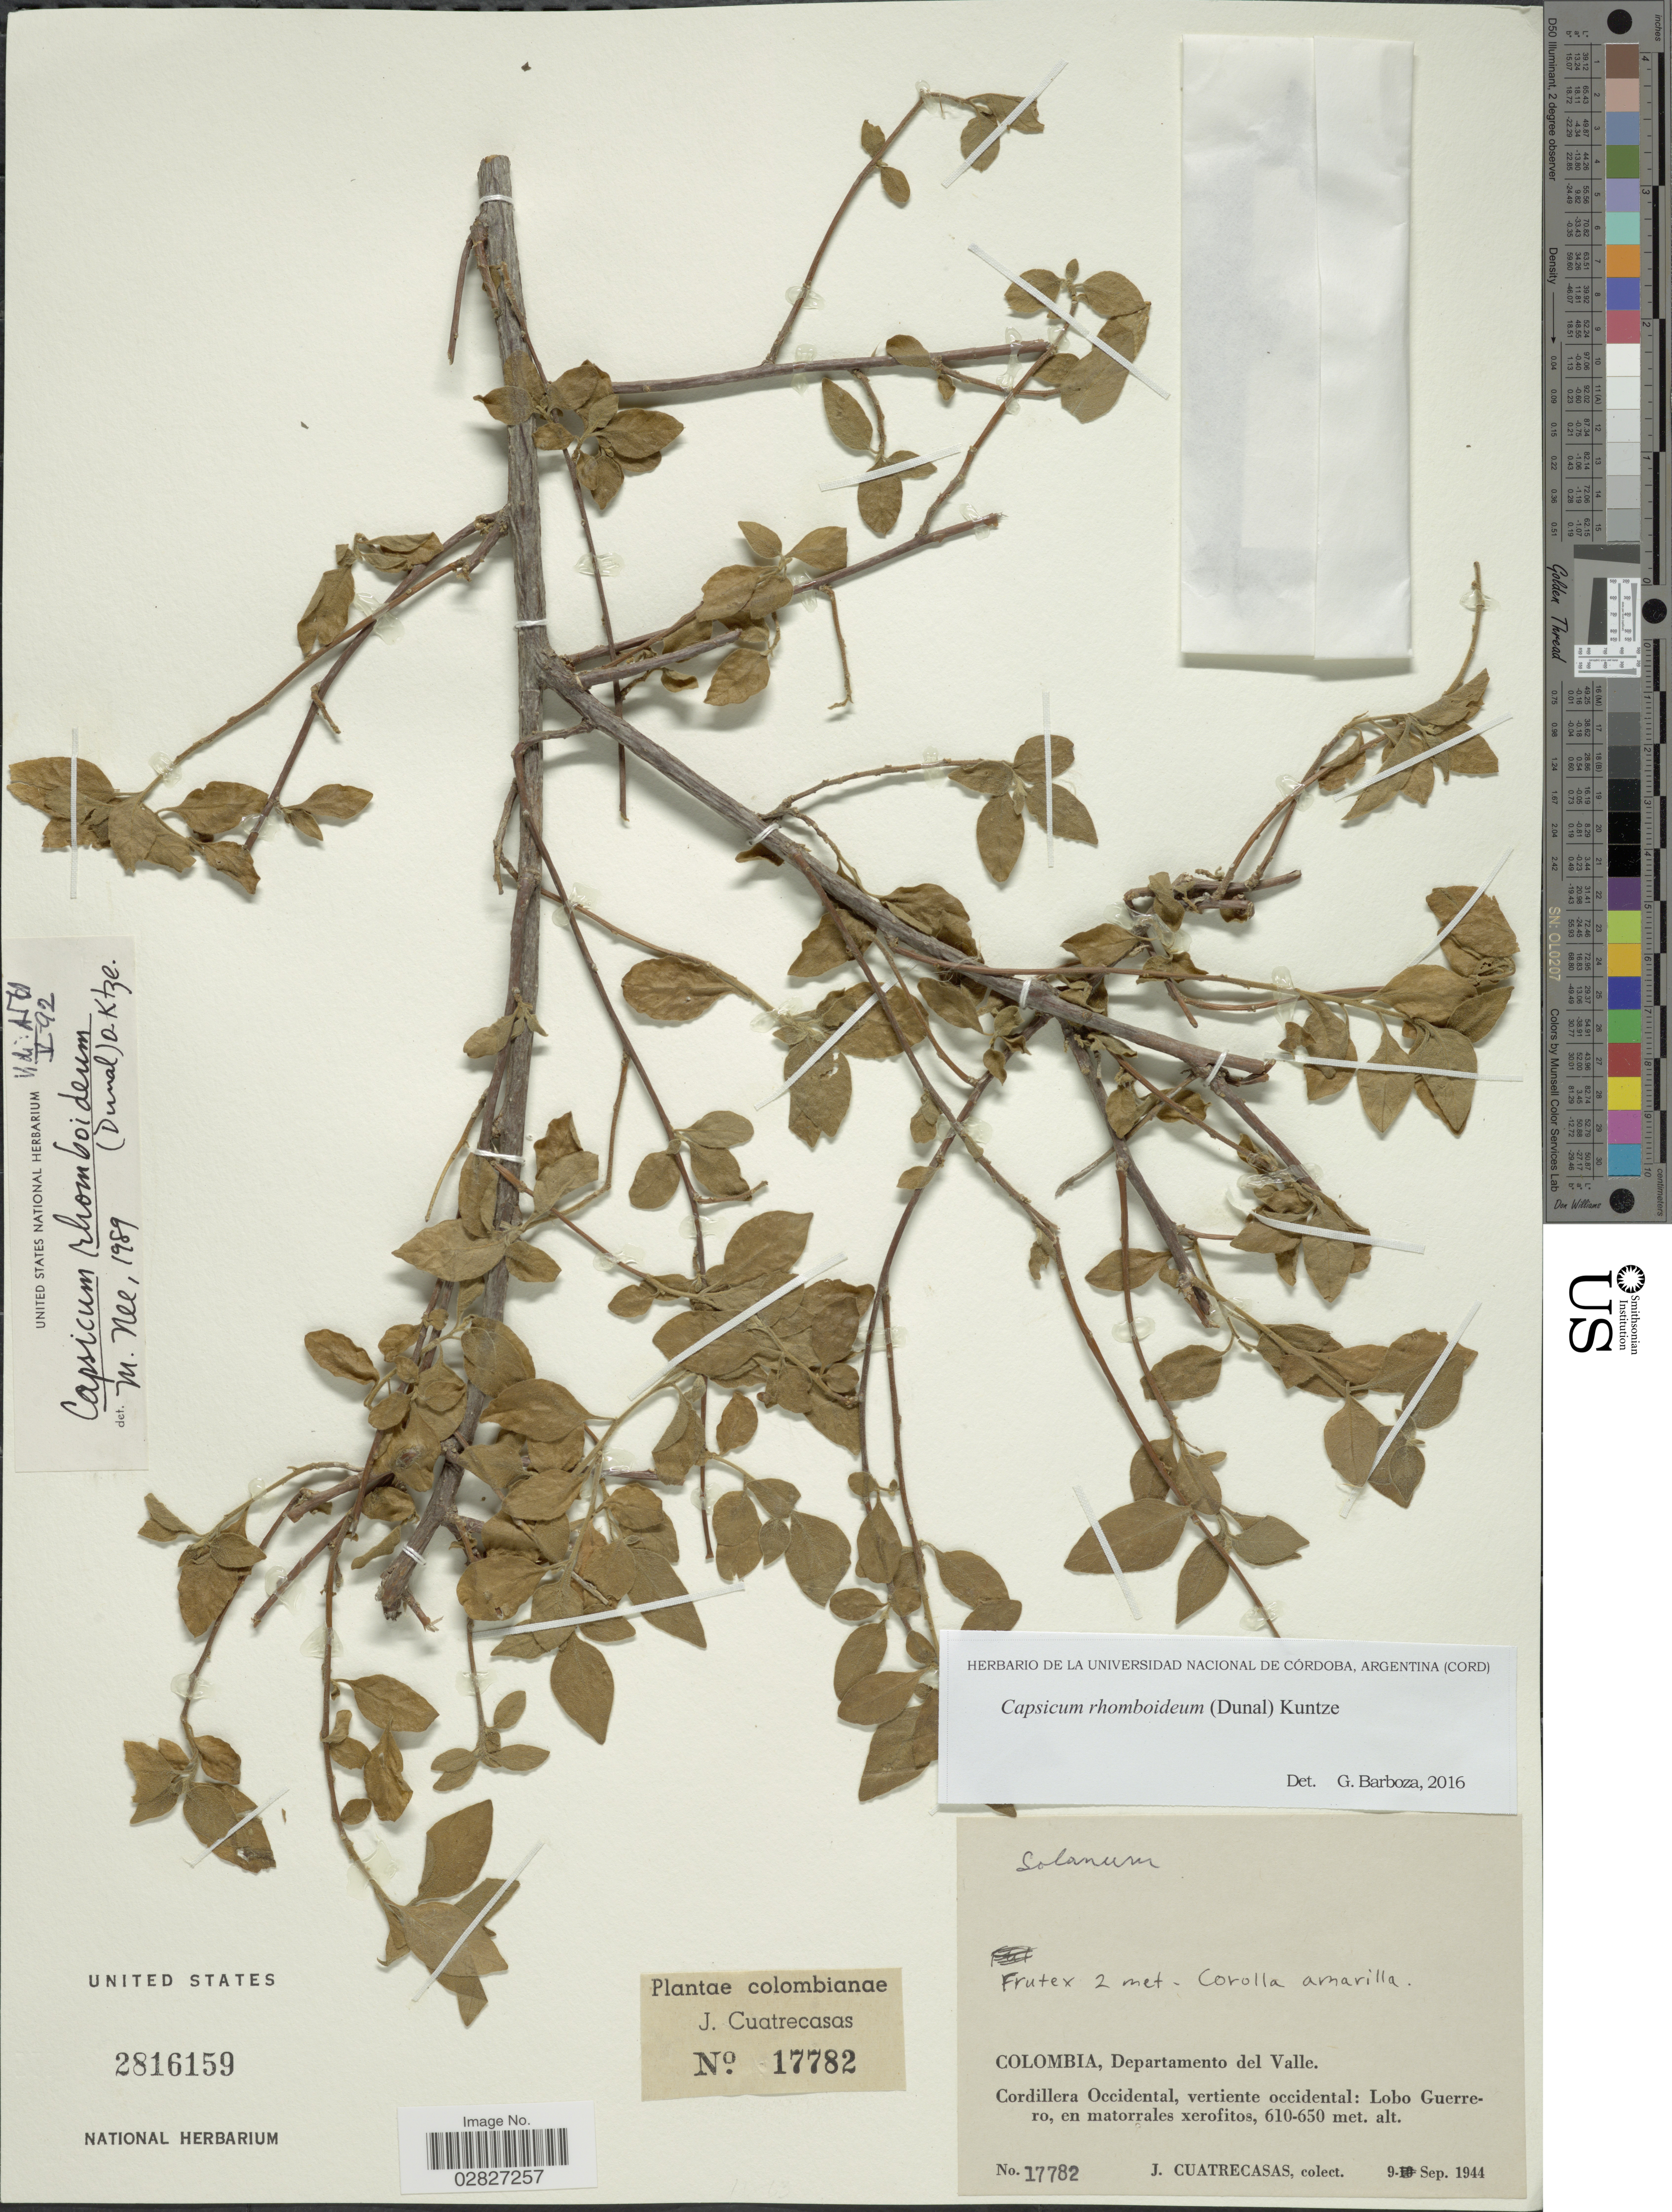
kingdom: Plantae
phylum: Tracheophyta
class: Magnoliopsida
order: Solanales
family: Solanaceae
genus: Capsicum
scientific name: Capsicum rhomboideum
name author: (Humb. & Bonpl. ex Dunal) Kuntze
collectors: J. Cuatrecasas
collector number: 17782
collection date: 1944-09-09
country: Colombia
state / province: Valle del Cauca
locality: Departamento del Valle. Cordillera Occidental, vertiente occidental: Lobo Guerrero.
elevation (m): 610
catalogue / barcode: US 2816159